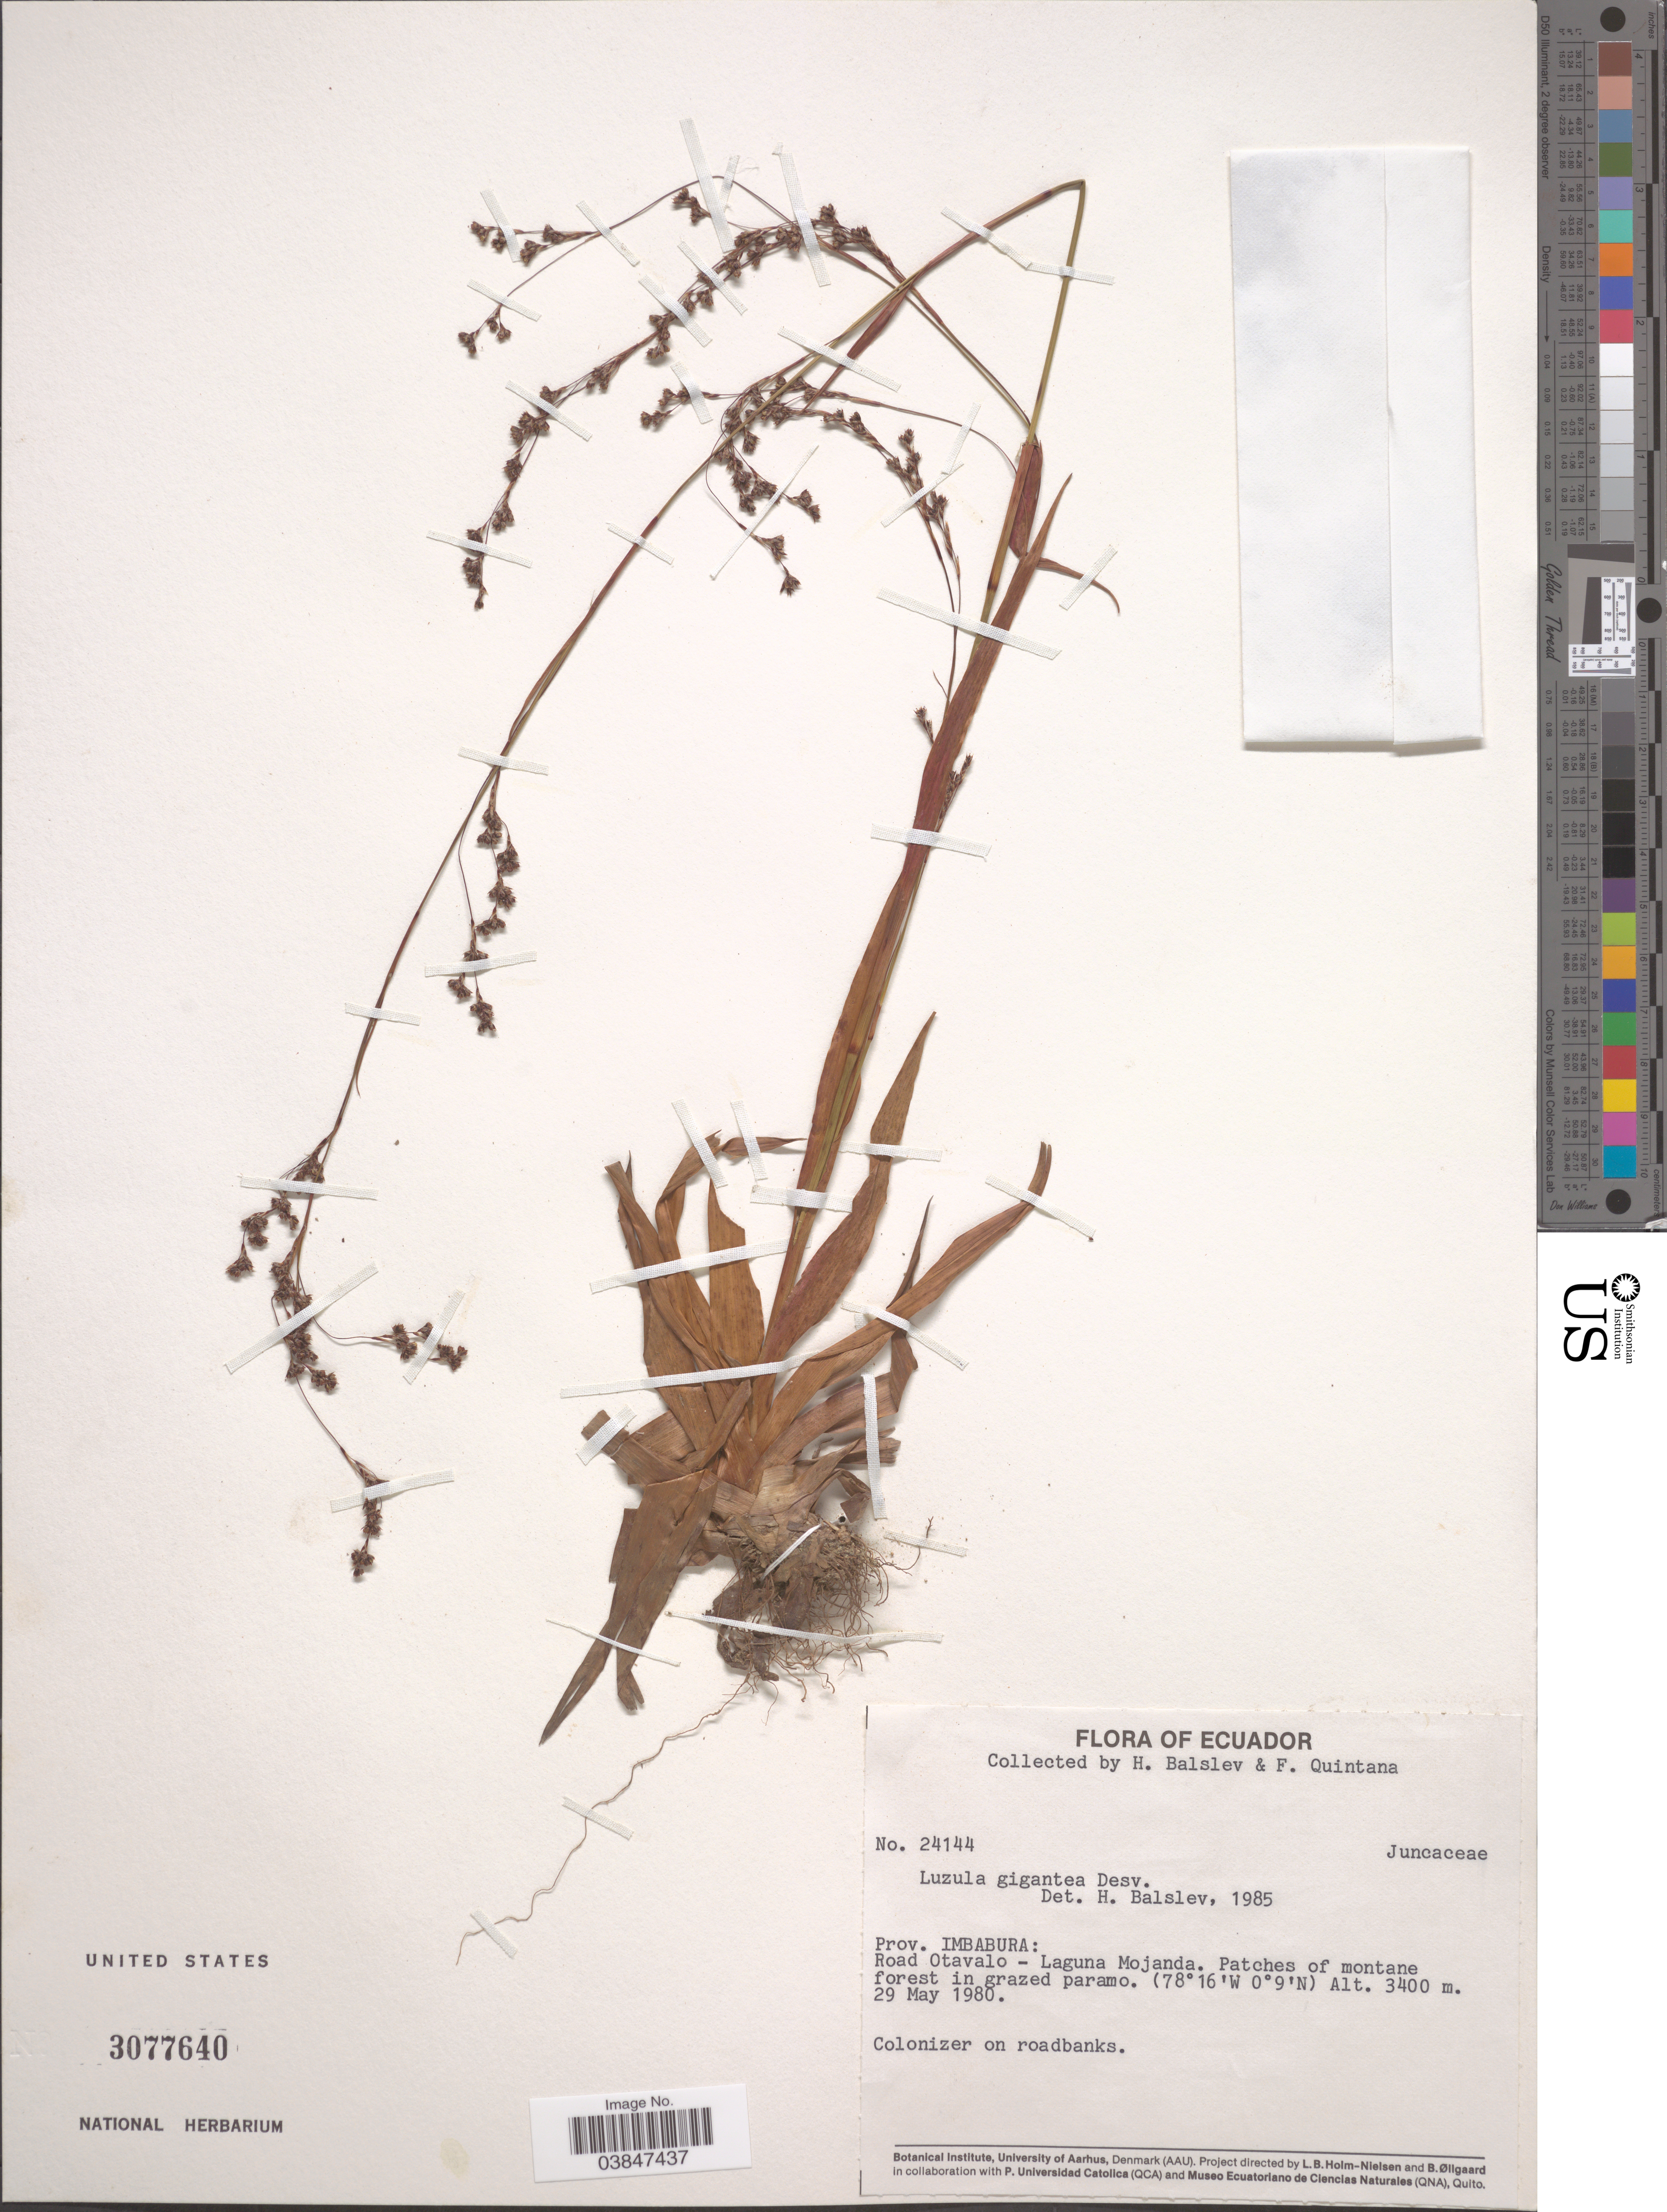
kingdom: Plantae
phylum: Tracheophyta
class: Liliopsida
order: Poales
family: Juncaceae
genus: Luzula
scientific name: Luzula gigantea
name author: Desv.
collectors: H. Balslev & F. Quintana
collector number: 24144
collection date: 1980-05-29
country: Ecuador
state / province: Imbabura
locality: Road Otavalo- Laguna Mojanda. In grazed paramo.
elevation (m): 3400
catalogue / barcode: US 3077640